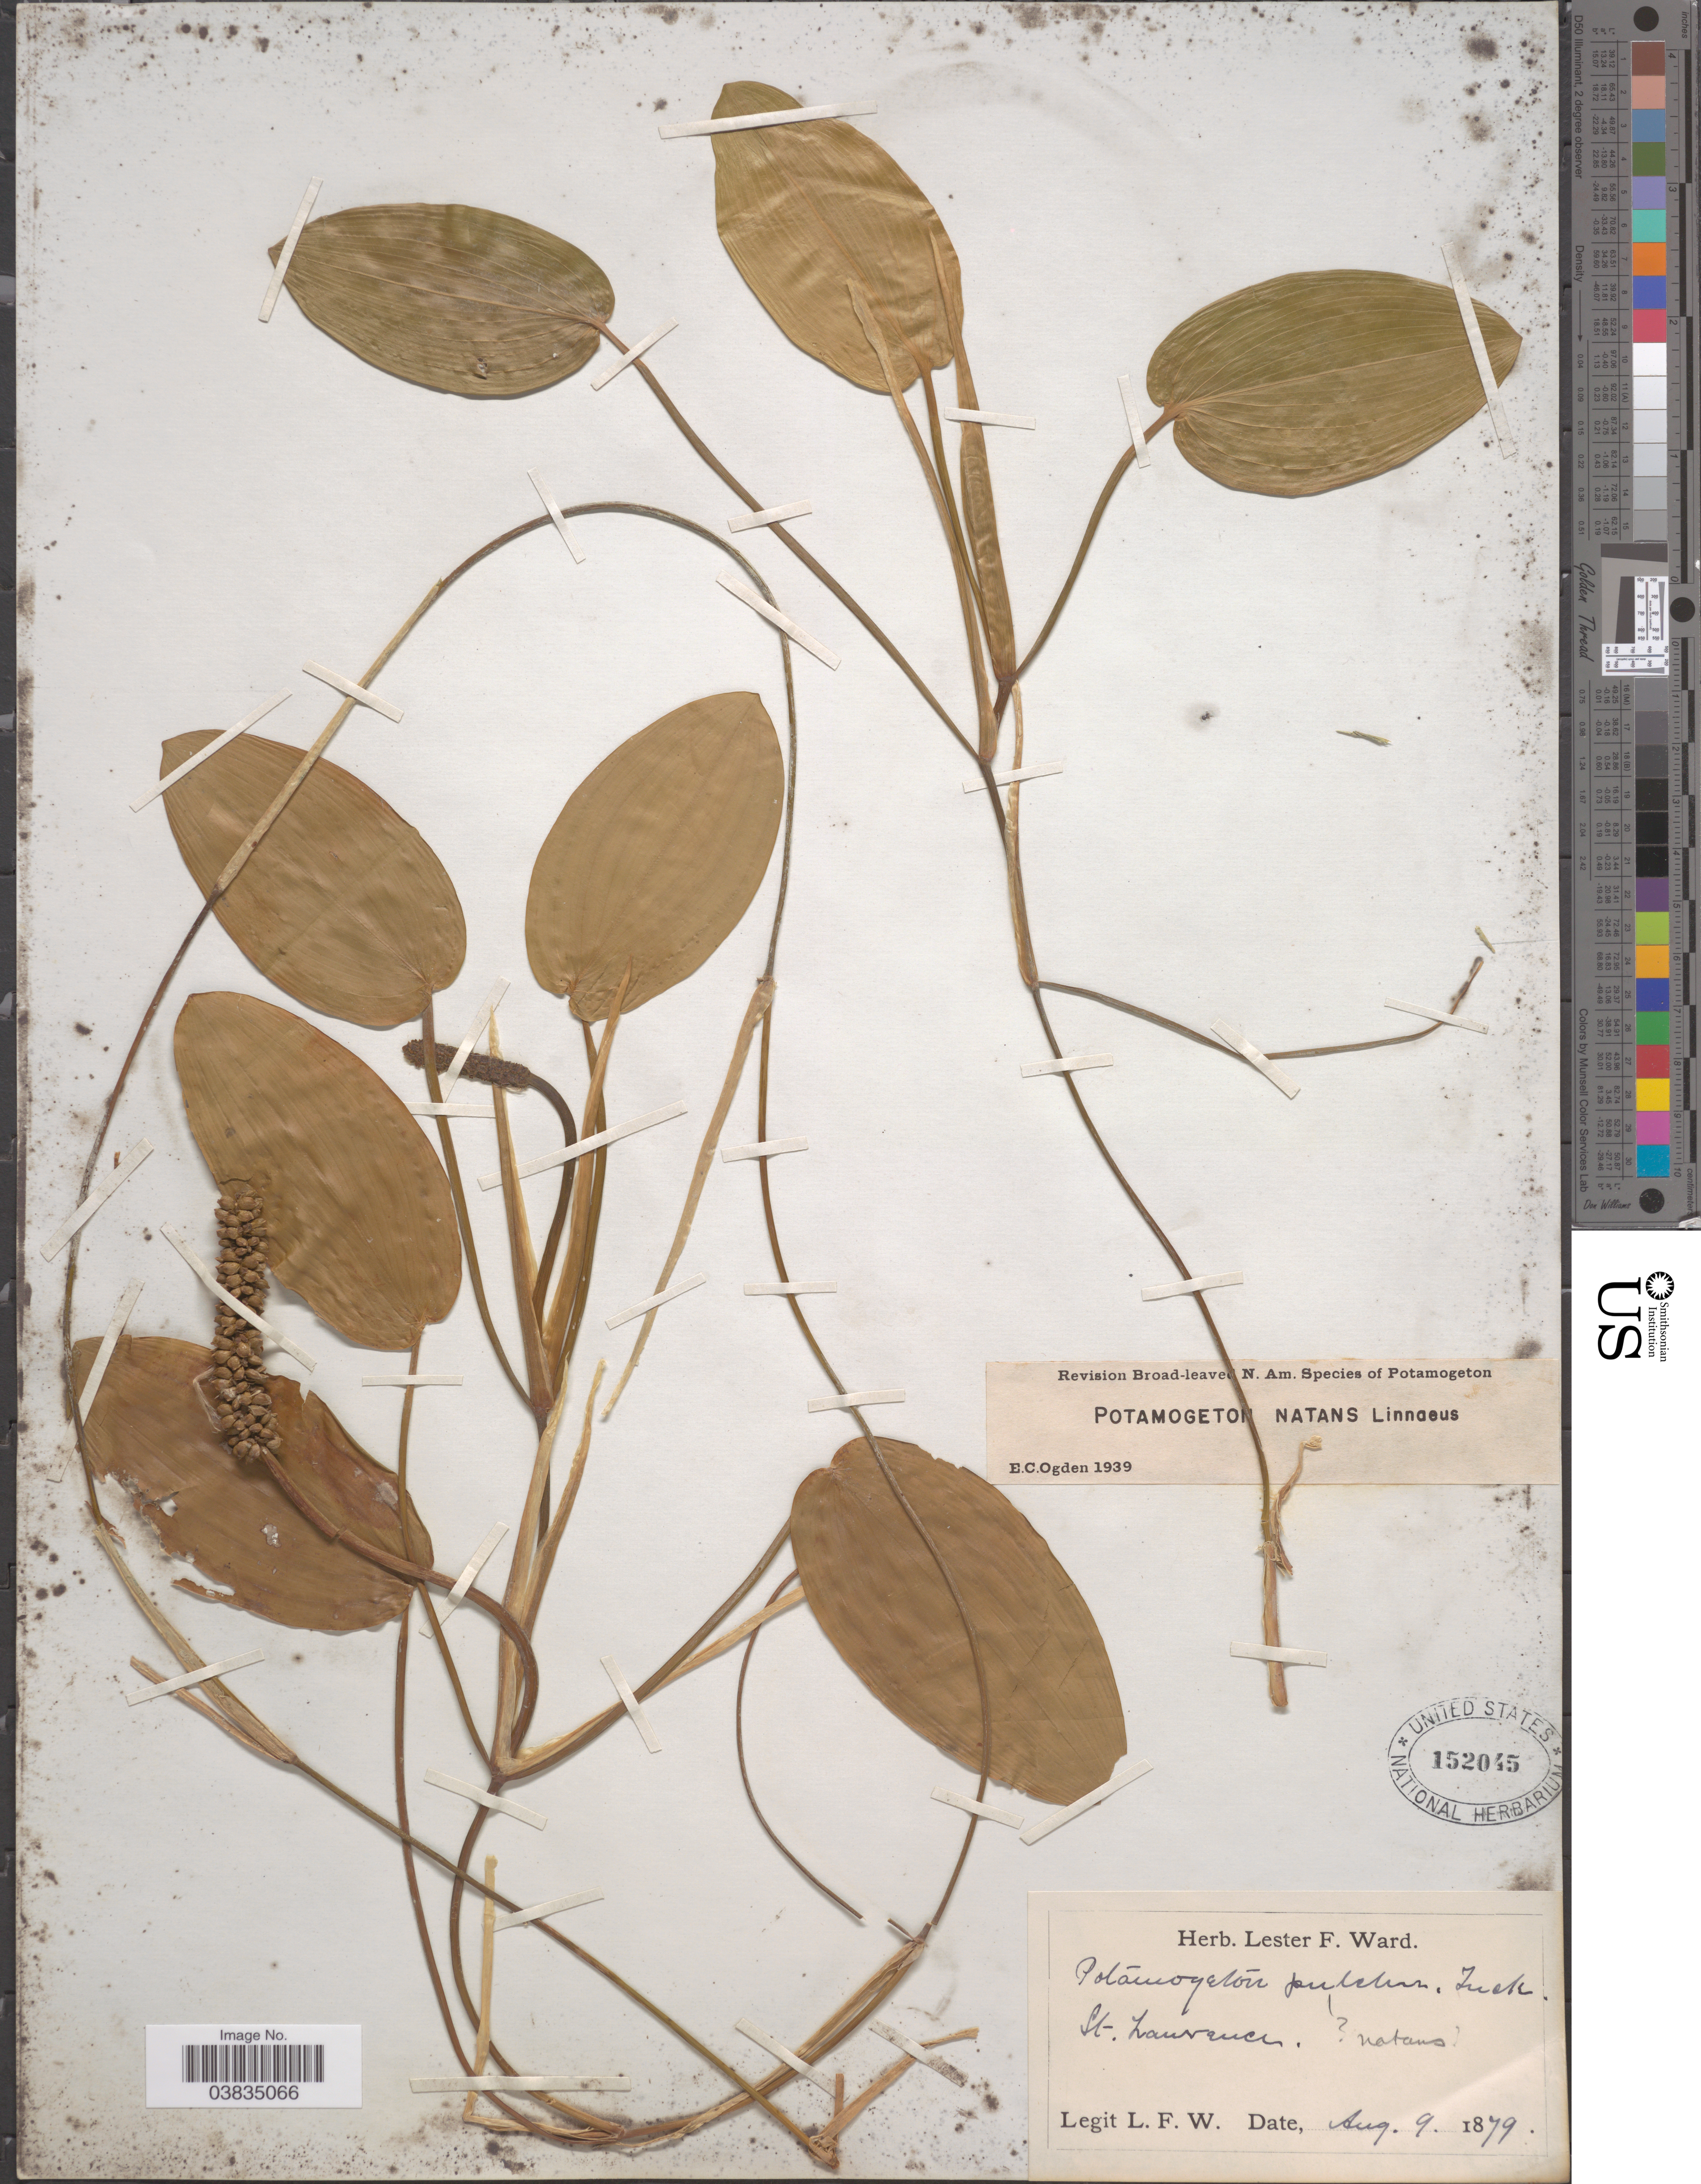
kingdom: Plantae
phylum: Tracheophyta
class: Liliopsida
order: Alismatales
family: Potamogetonaceae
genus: Potamogeton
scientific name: Potamogeton natans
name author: L.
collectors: L. F. Ward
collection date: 1879-08-09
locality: St. Lawrence.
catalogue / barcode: US 152045